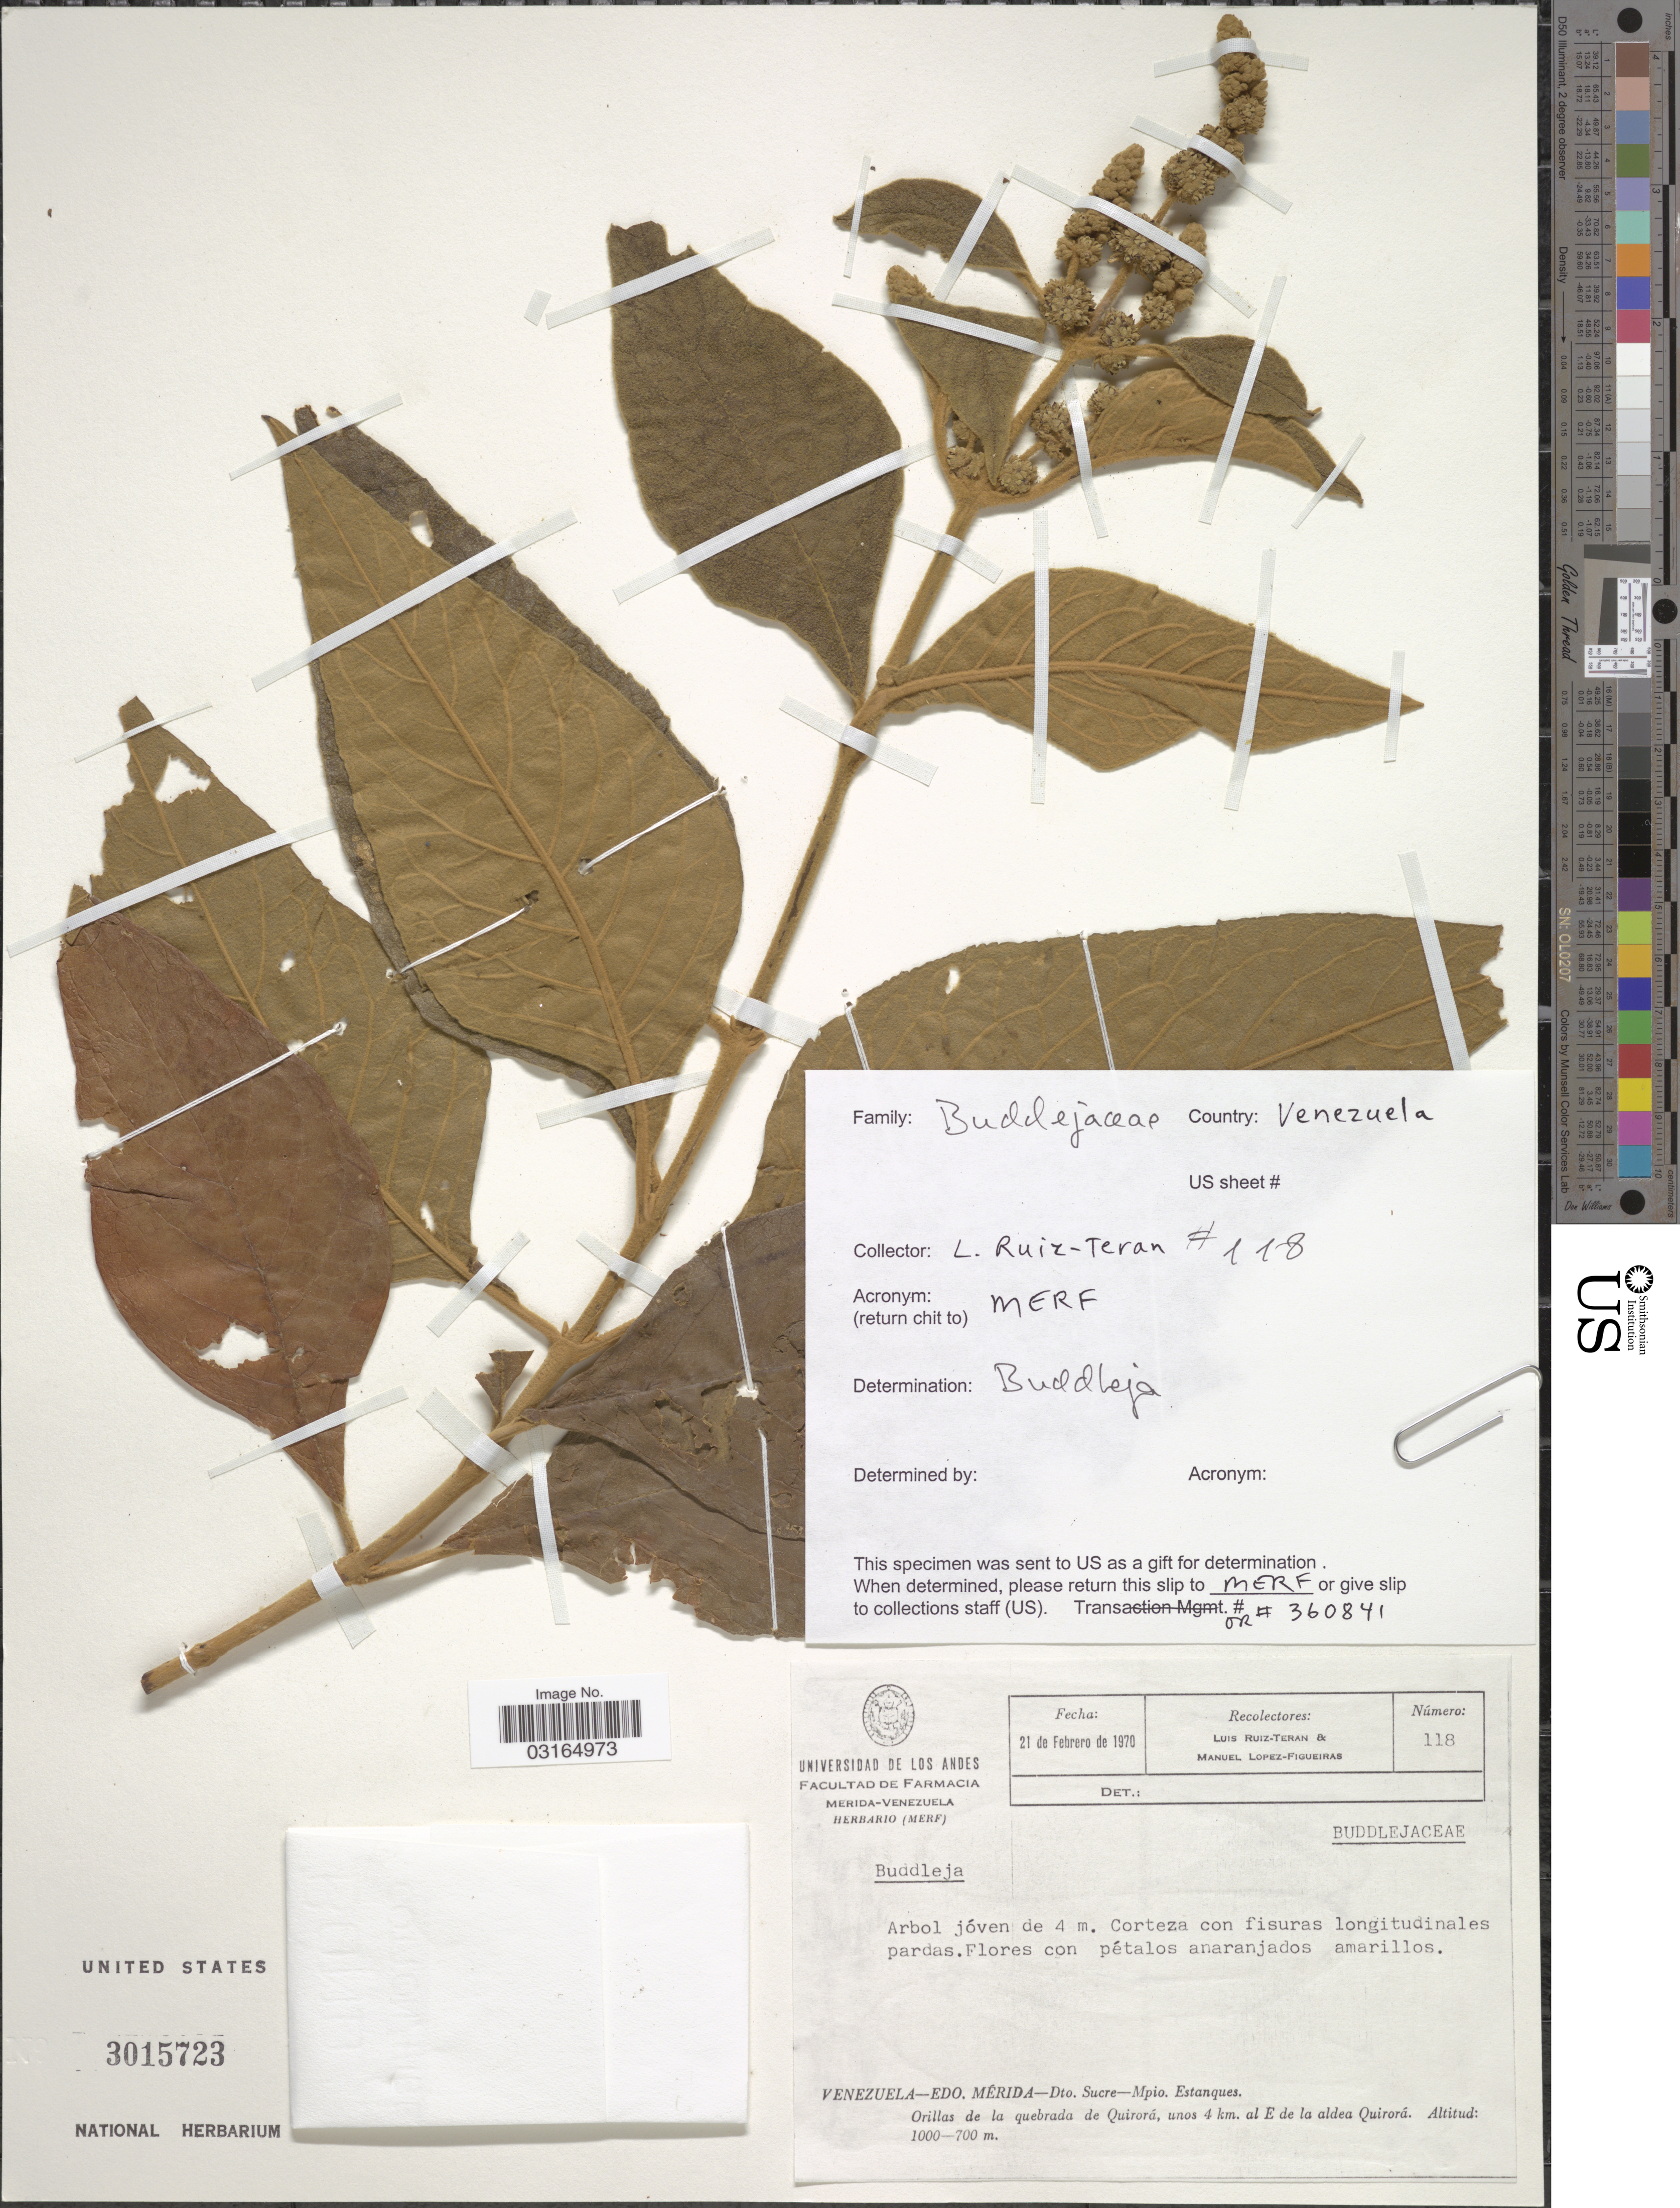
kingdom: Plantae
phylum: Tracheophyta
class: Magnoliopsida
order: Lamiales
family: Scrophulariaceae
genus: Buddleja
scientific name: Buddleja sp.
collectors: L. E. Ruíz-Terán & M. López Figueiras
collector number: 118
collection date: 1970-02-21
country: Venezuela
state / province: Mérida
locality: Dto. Sucre-Mpio. Estanques. Orillas de la quebrada Quirorá, unos 4 km. al E de la aldea Quirorá.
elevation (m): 700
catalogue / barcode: US 3015723